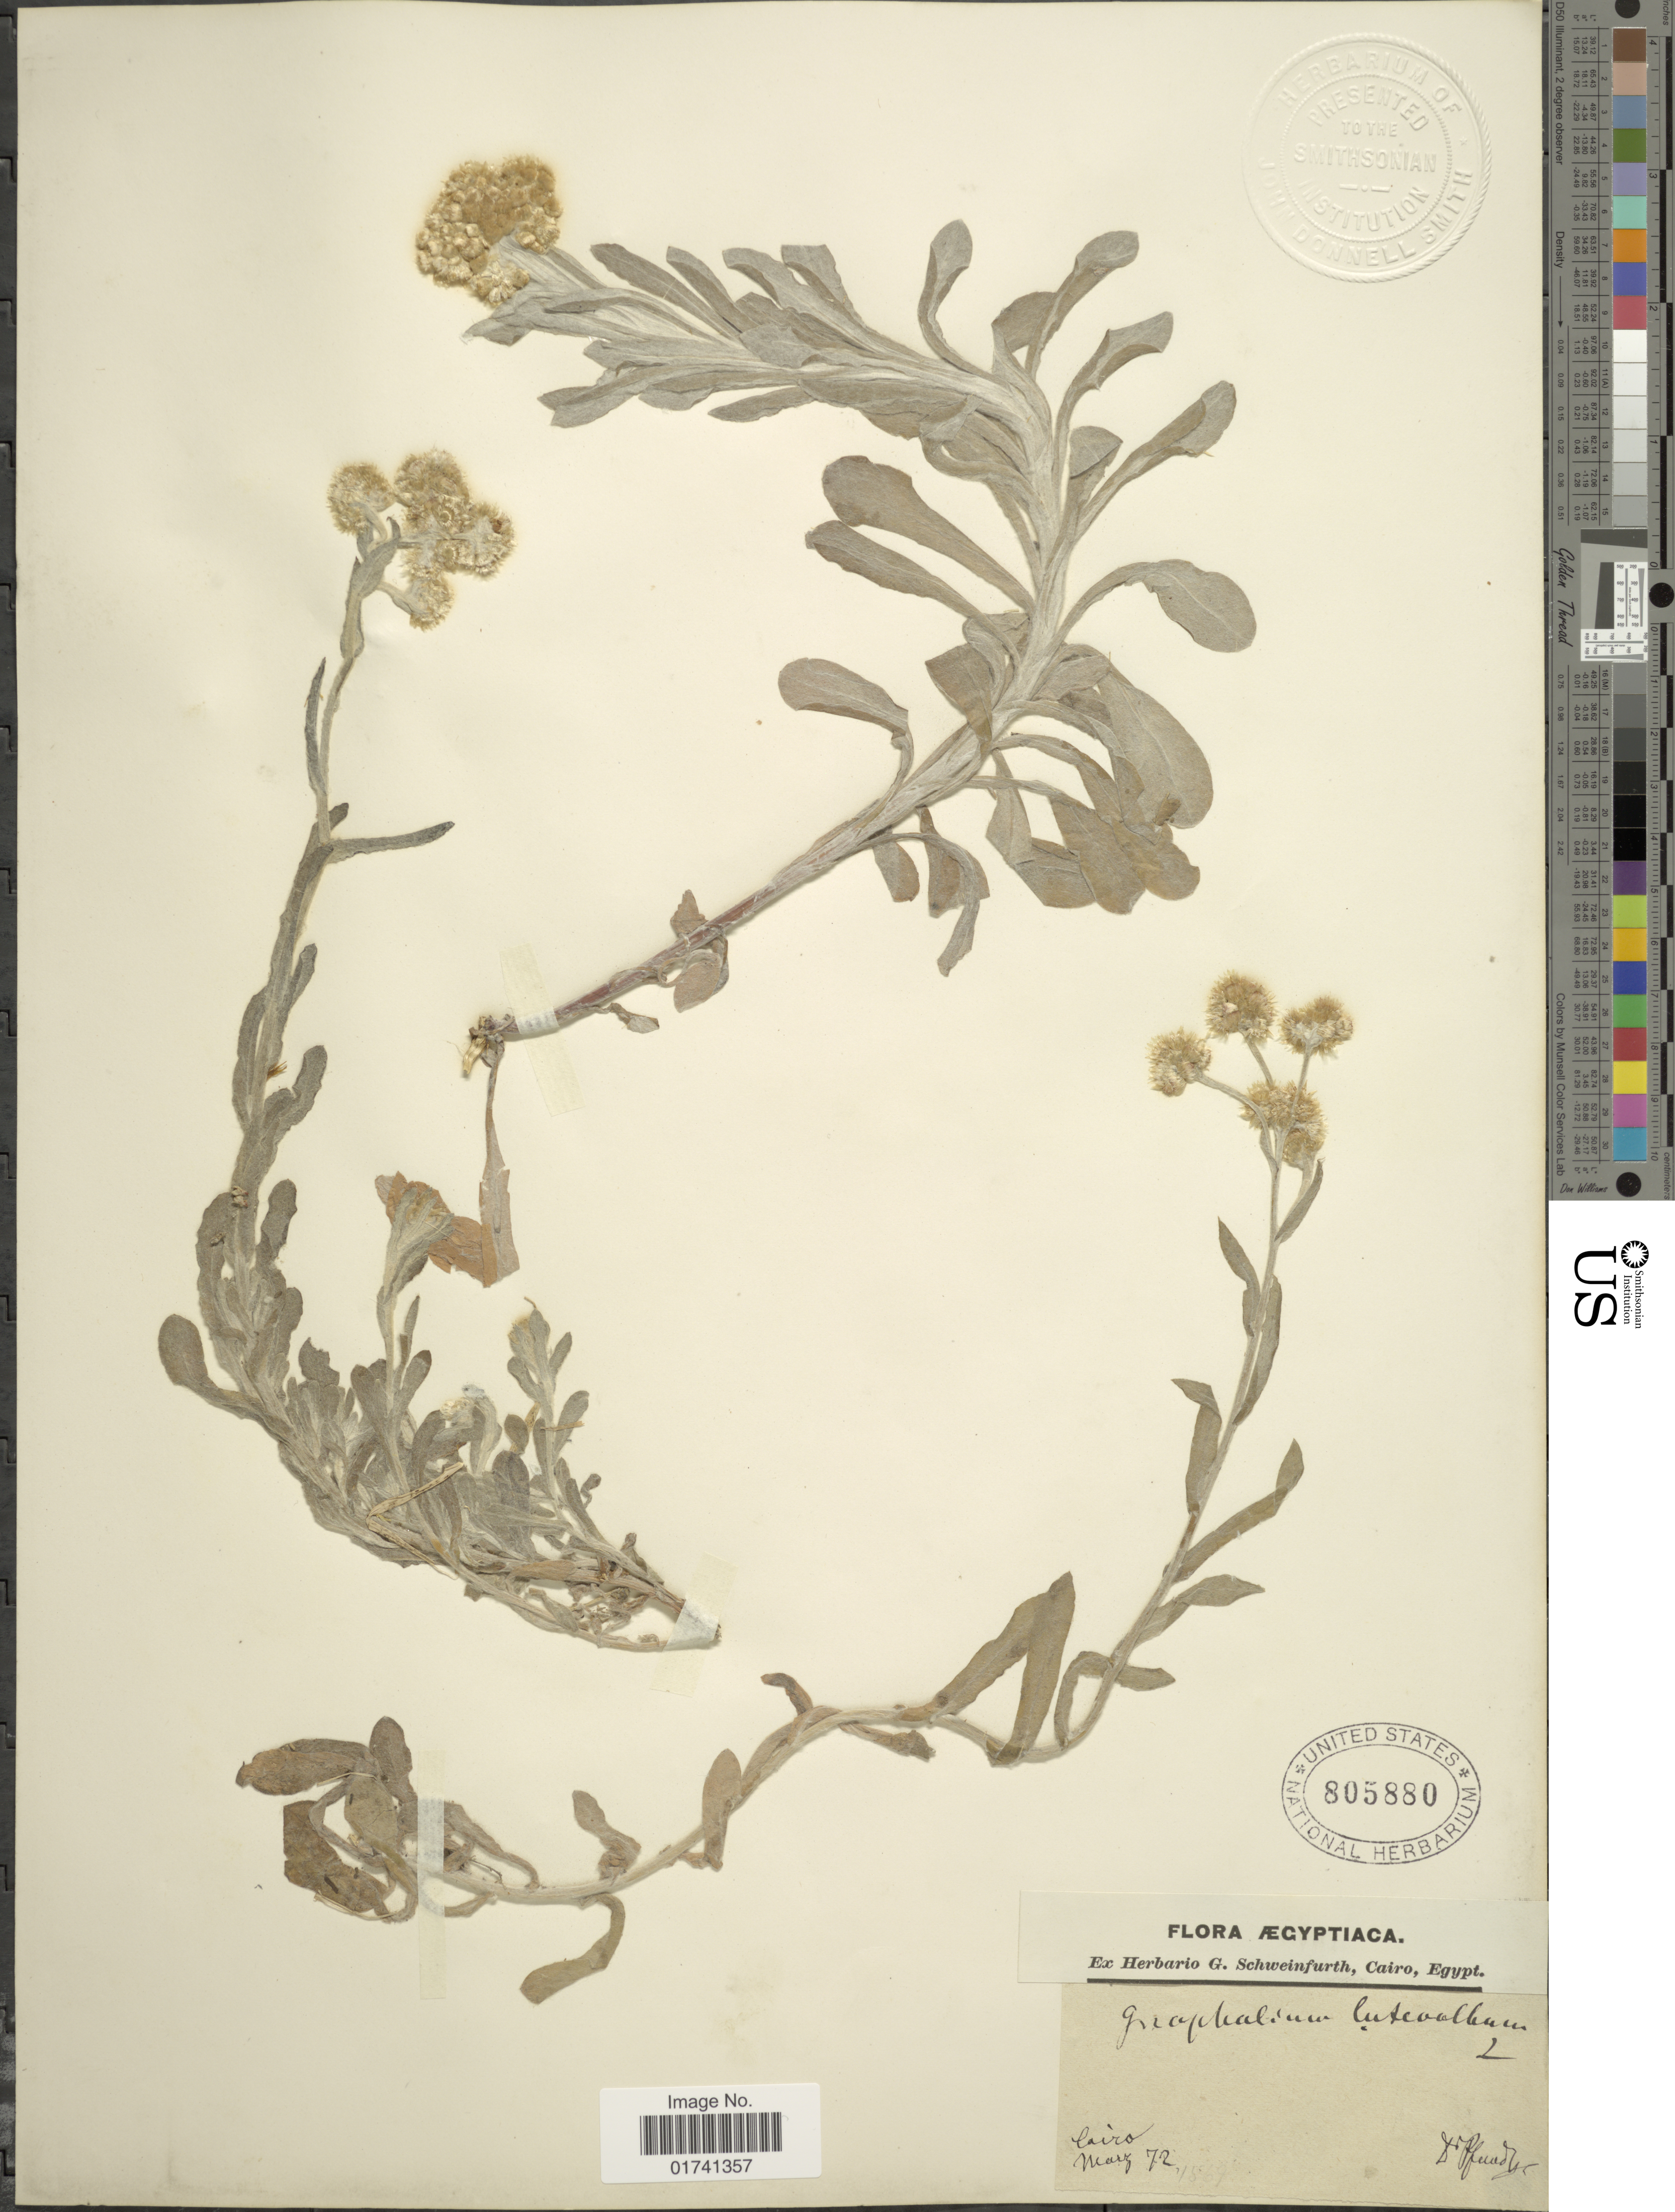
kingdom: Plantae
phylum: Tracheophyta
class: Magnoliopsida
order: Asterales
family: Asteraceae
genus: Laphangium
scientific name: Laphangium luteoalbum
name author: (L.) Tzvelev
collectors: Pfennig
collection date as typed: Transcribed d/m/y: /3/72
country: Egypt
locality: Cairo.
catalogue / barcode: US 805880